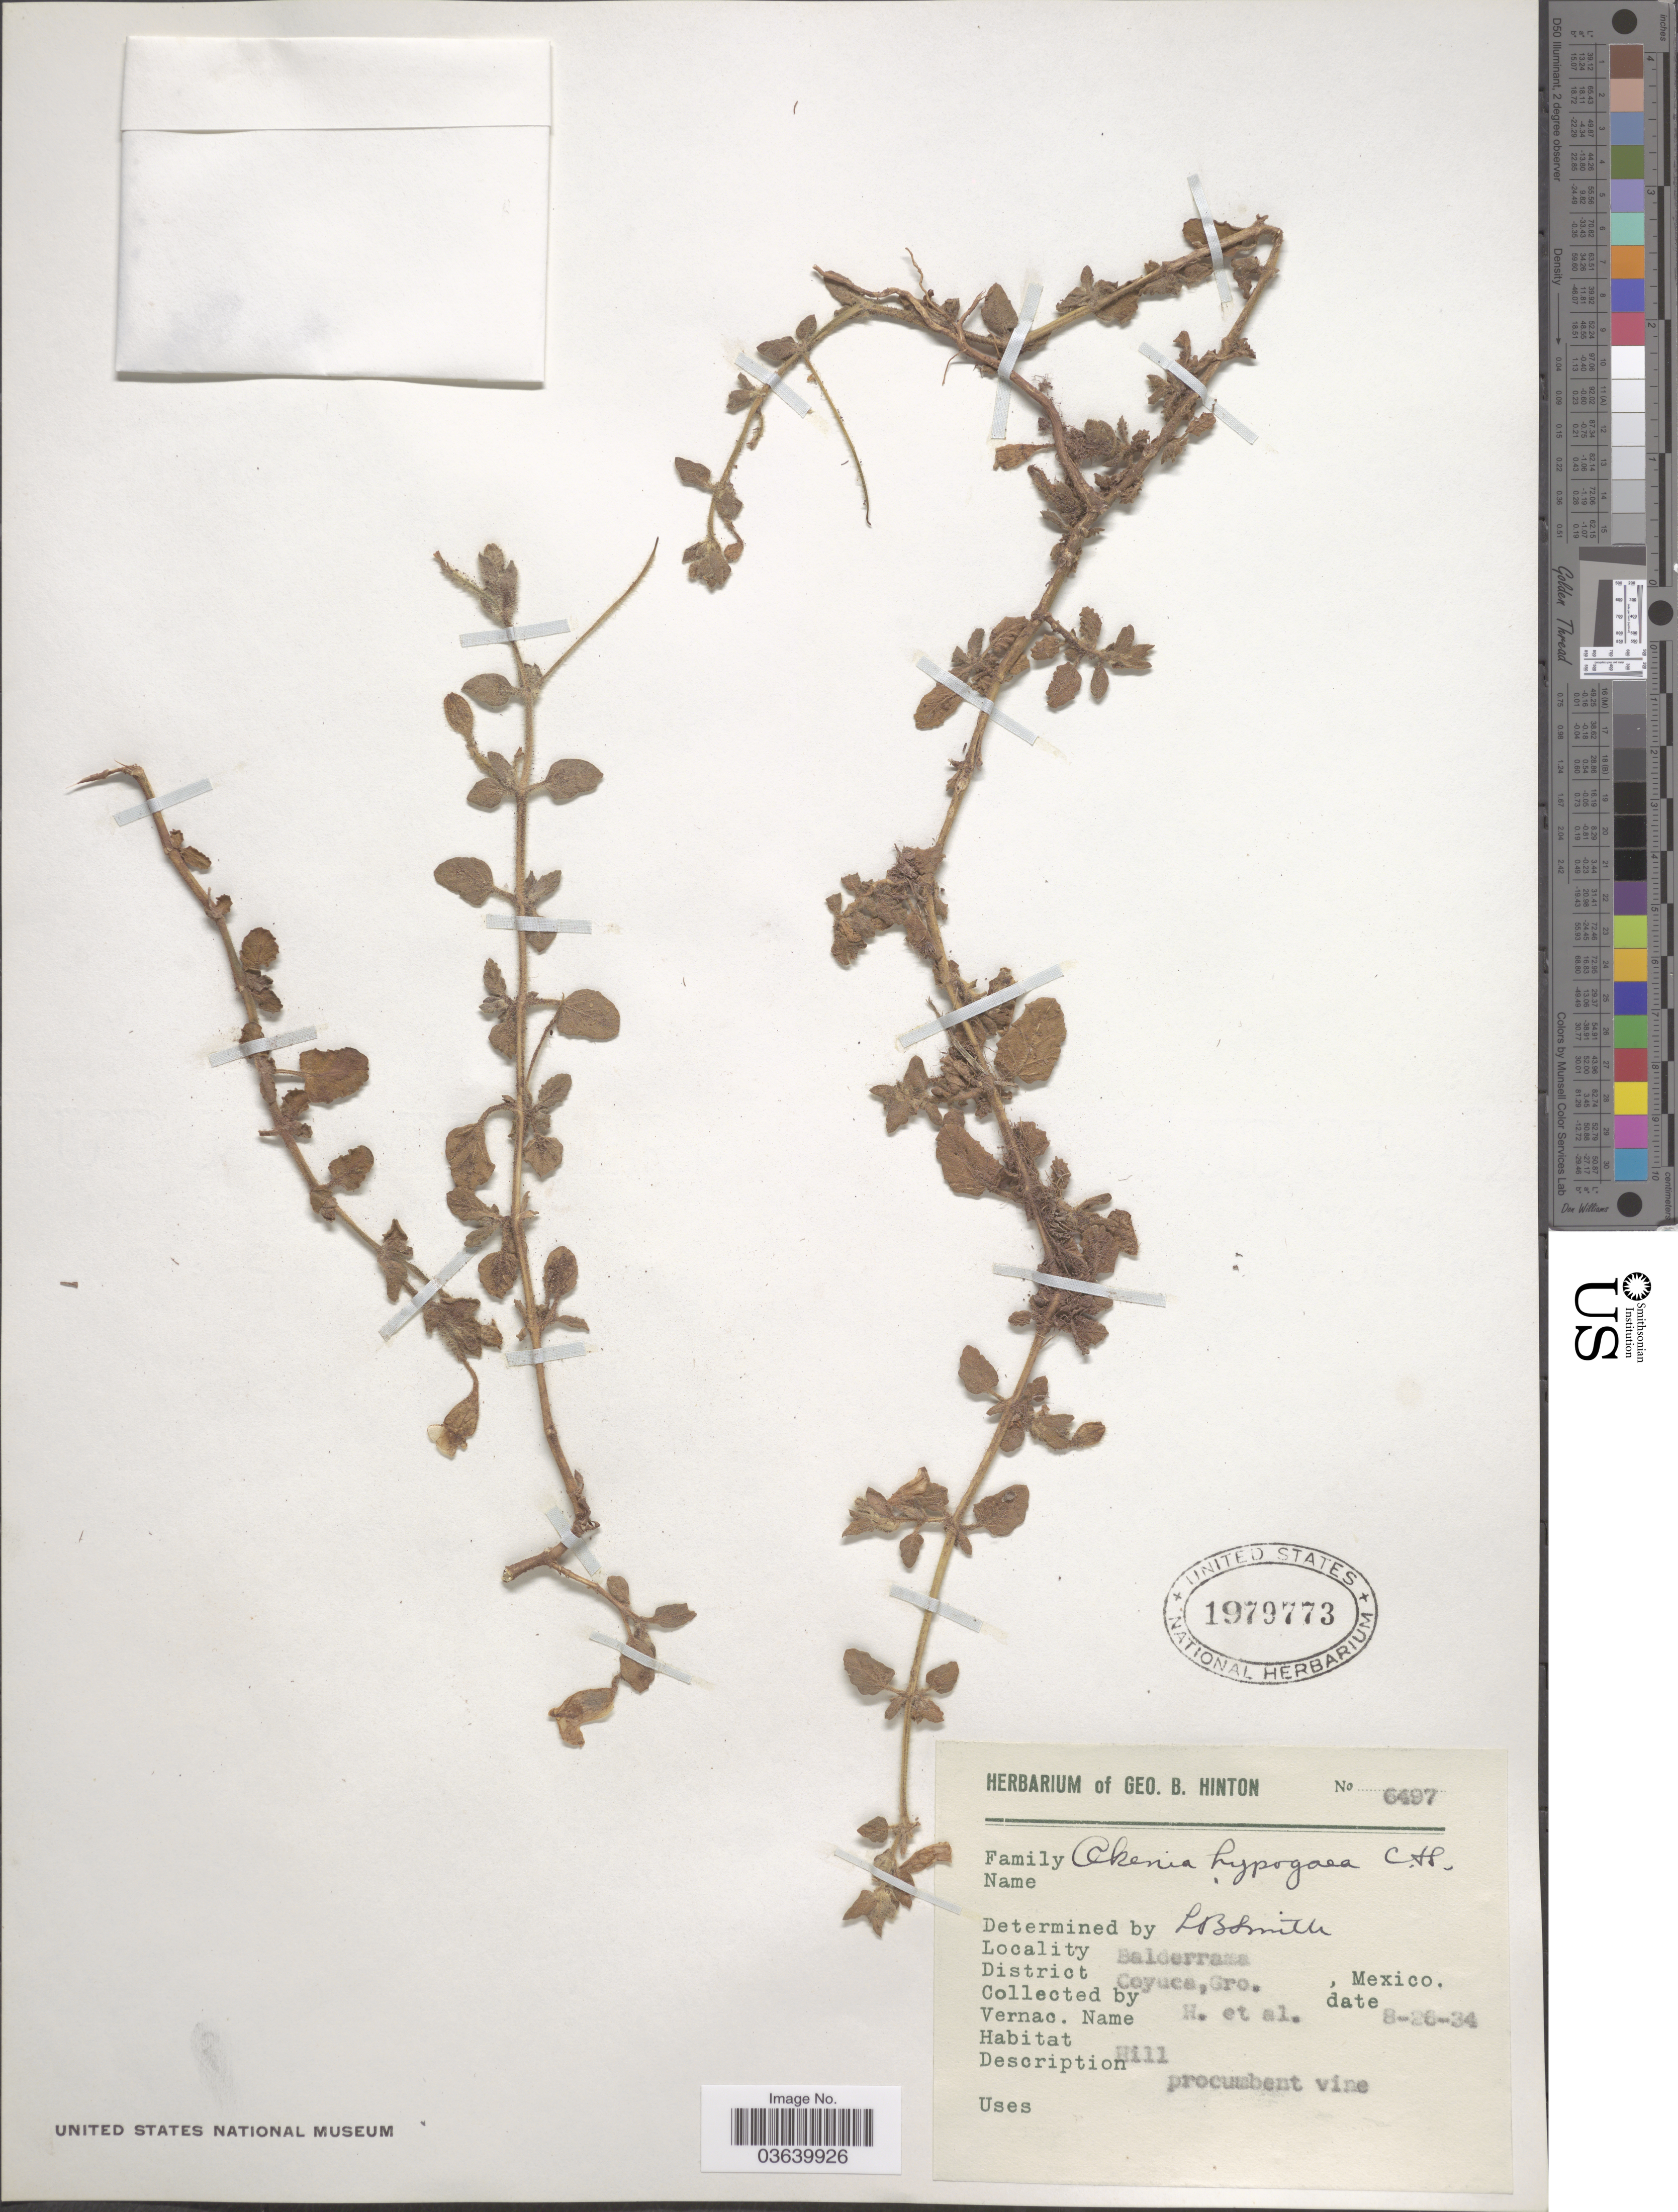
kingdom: Plantae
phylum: Tracheophyta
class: Magnoliopsida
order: Caryophyllales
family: Nyctaginaceae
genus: Okenia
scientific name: Okenia hypogaea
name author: Schltdl. & Cham.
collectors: G. B. Hinton & et al.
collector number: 6497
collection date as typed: Transcribed d/m/y: 26/8/34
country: Mexico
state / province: Guerrero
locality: Balderrama. District Coyuca.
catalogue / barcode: US 1979773